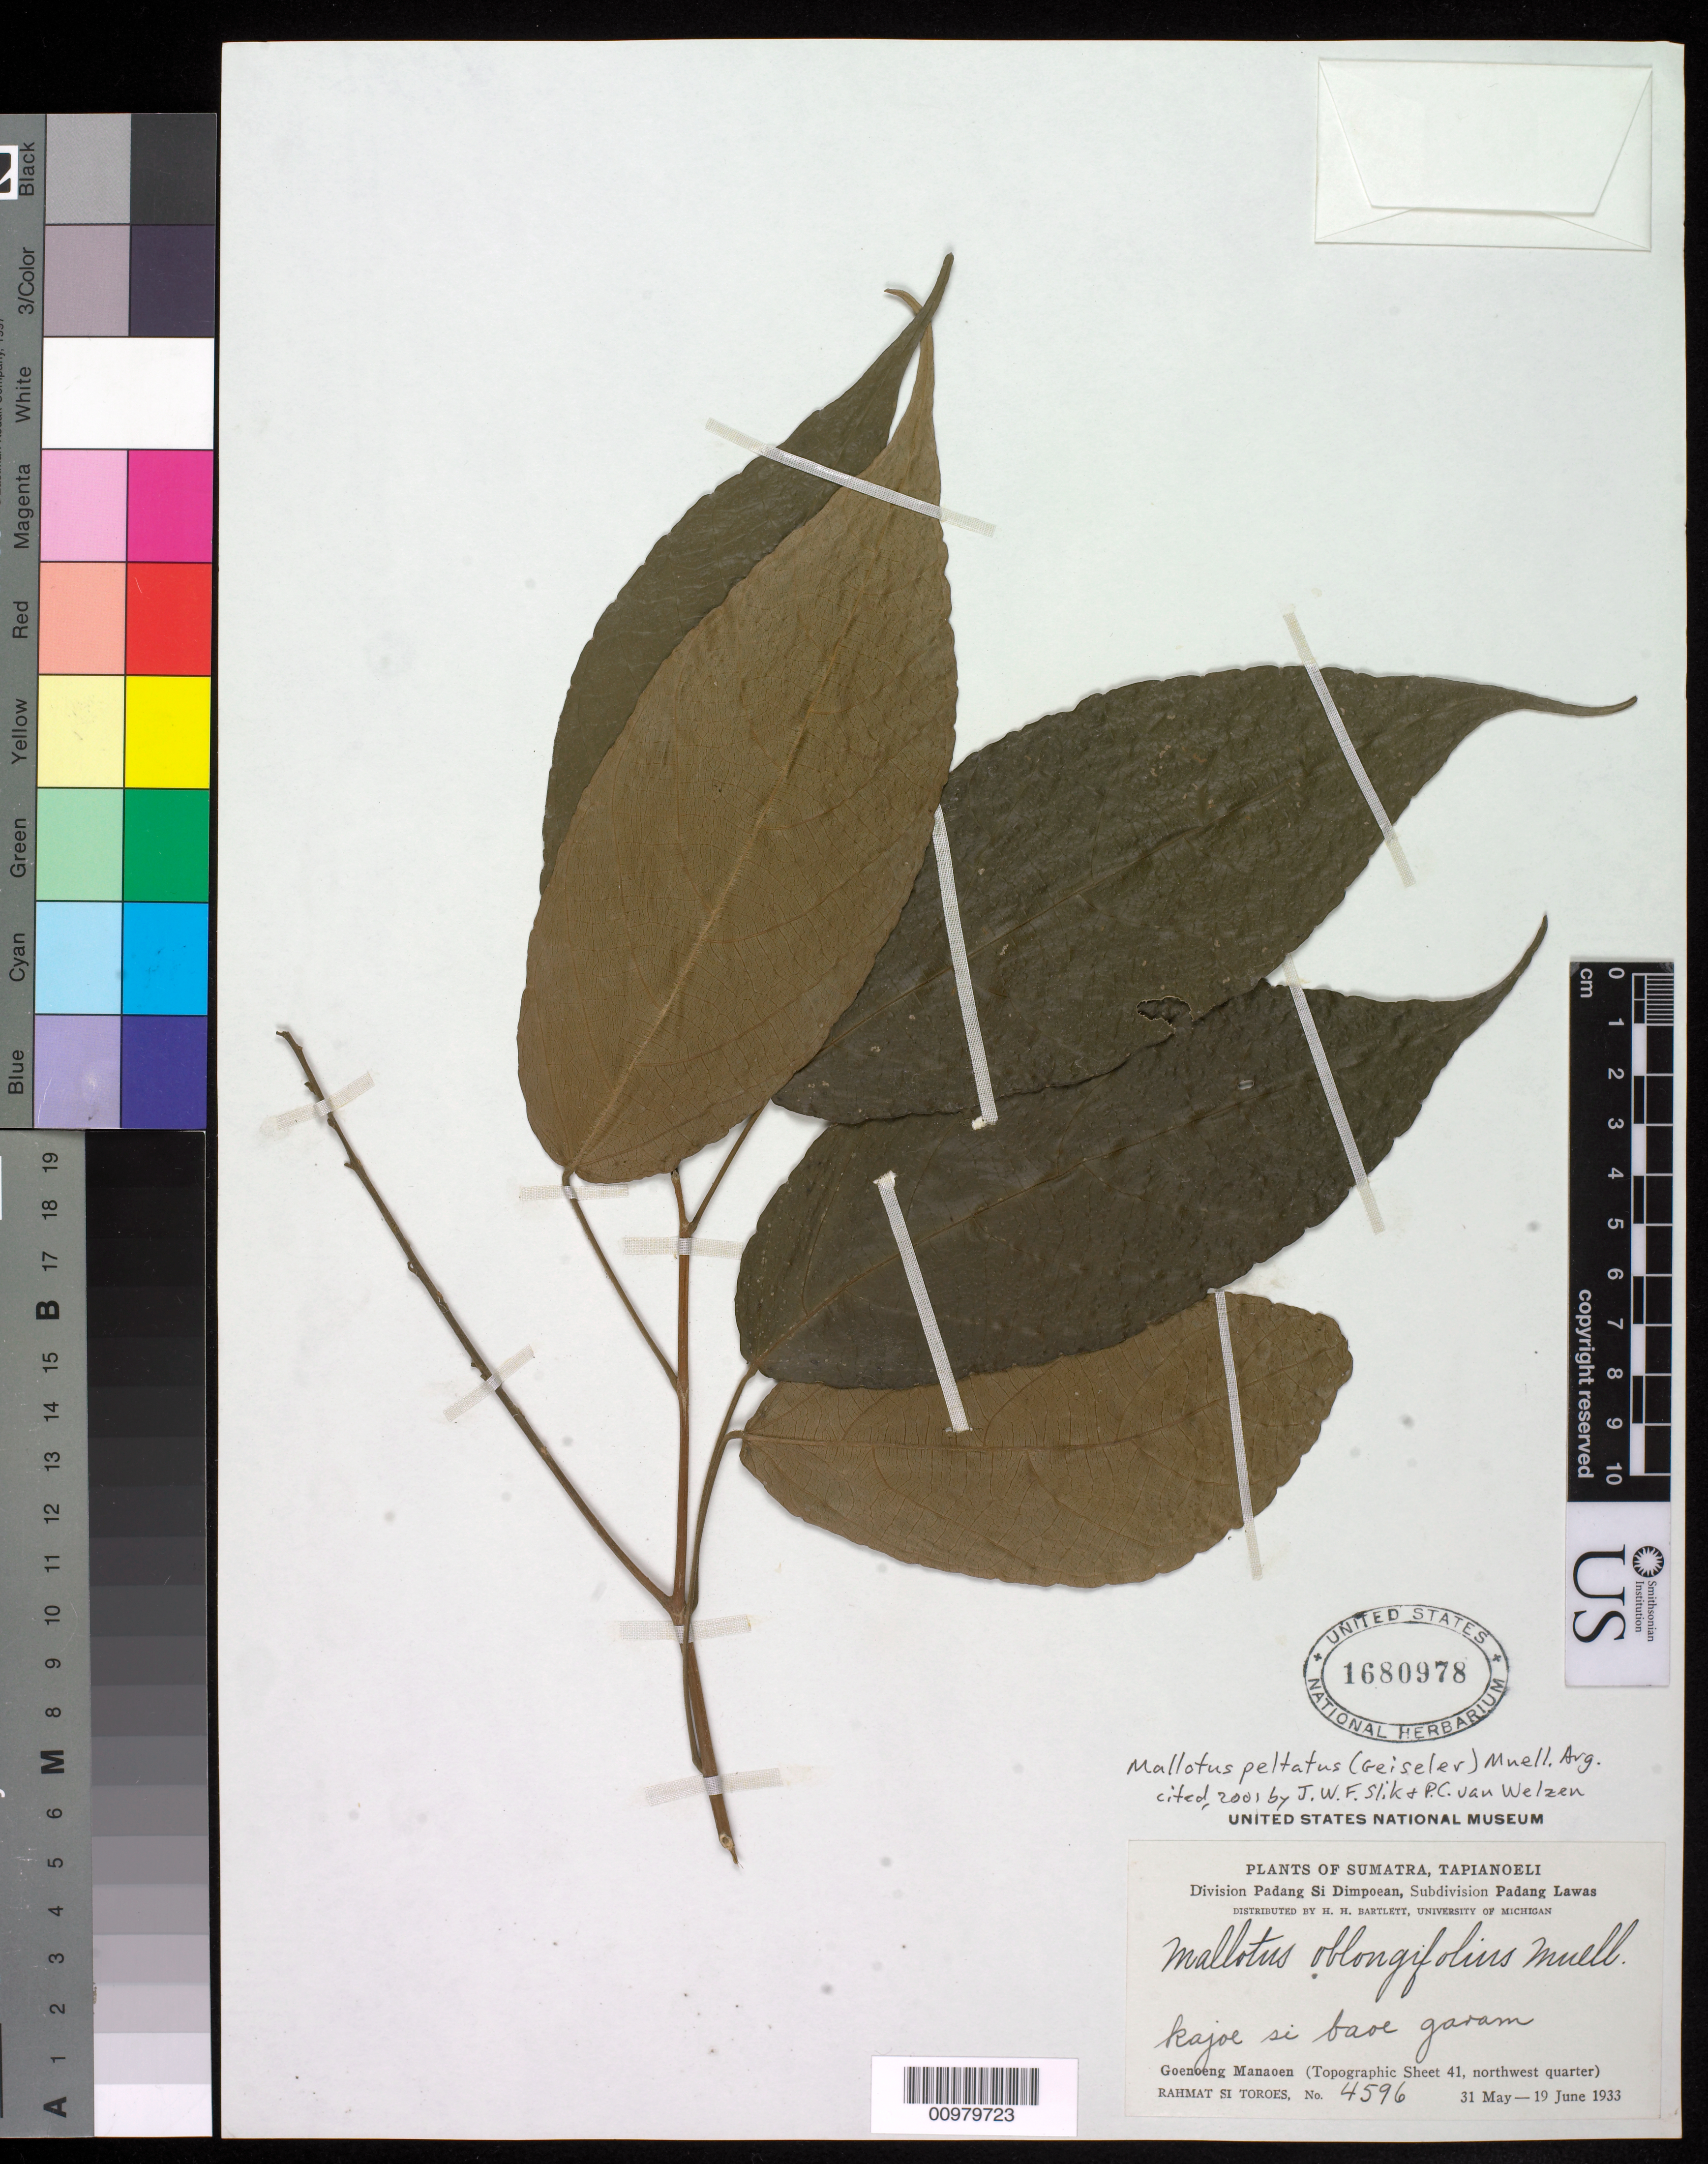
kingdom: Plantae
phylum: Tracheophyta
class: Magnoliopsida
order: Malpighiales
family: Euphorbiaceae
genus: Mallotus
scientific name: Mallotus peltatus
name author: (Geiseler) Müll. Arg.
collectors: Rahmat Si Boeea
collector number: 4596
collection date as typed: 31 May 1933 to 19 Jun 1933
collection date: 1933-05-31/1933-06-19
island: Island Unknown or uncertain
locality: topographic sheet 41, northwest quarter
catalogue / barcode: US 1680978